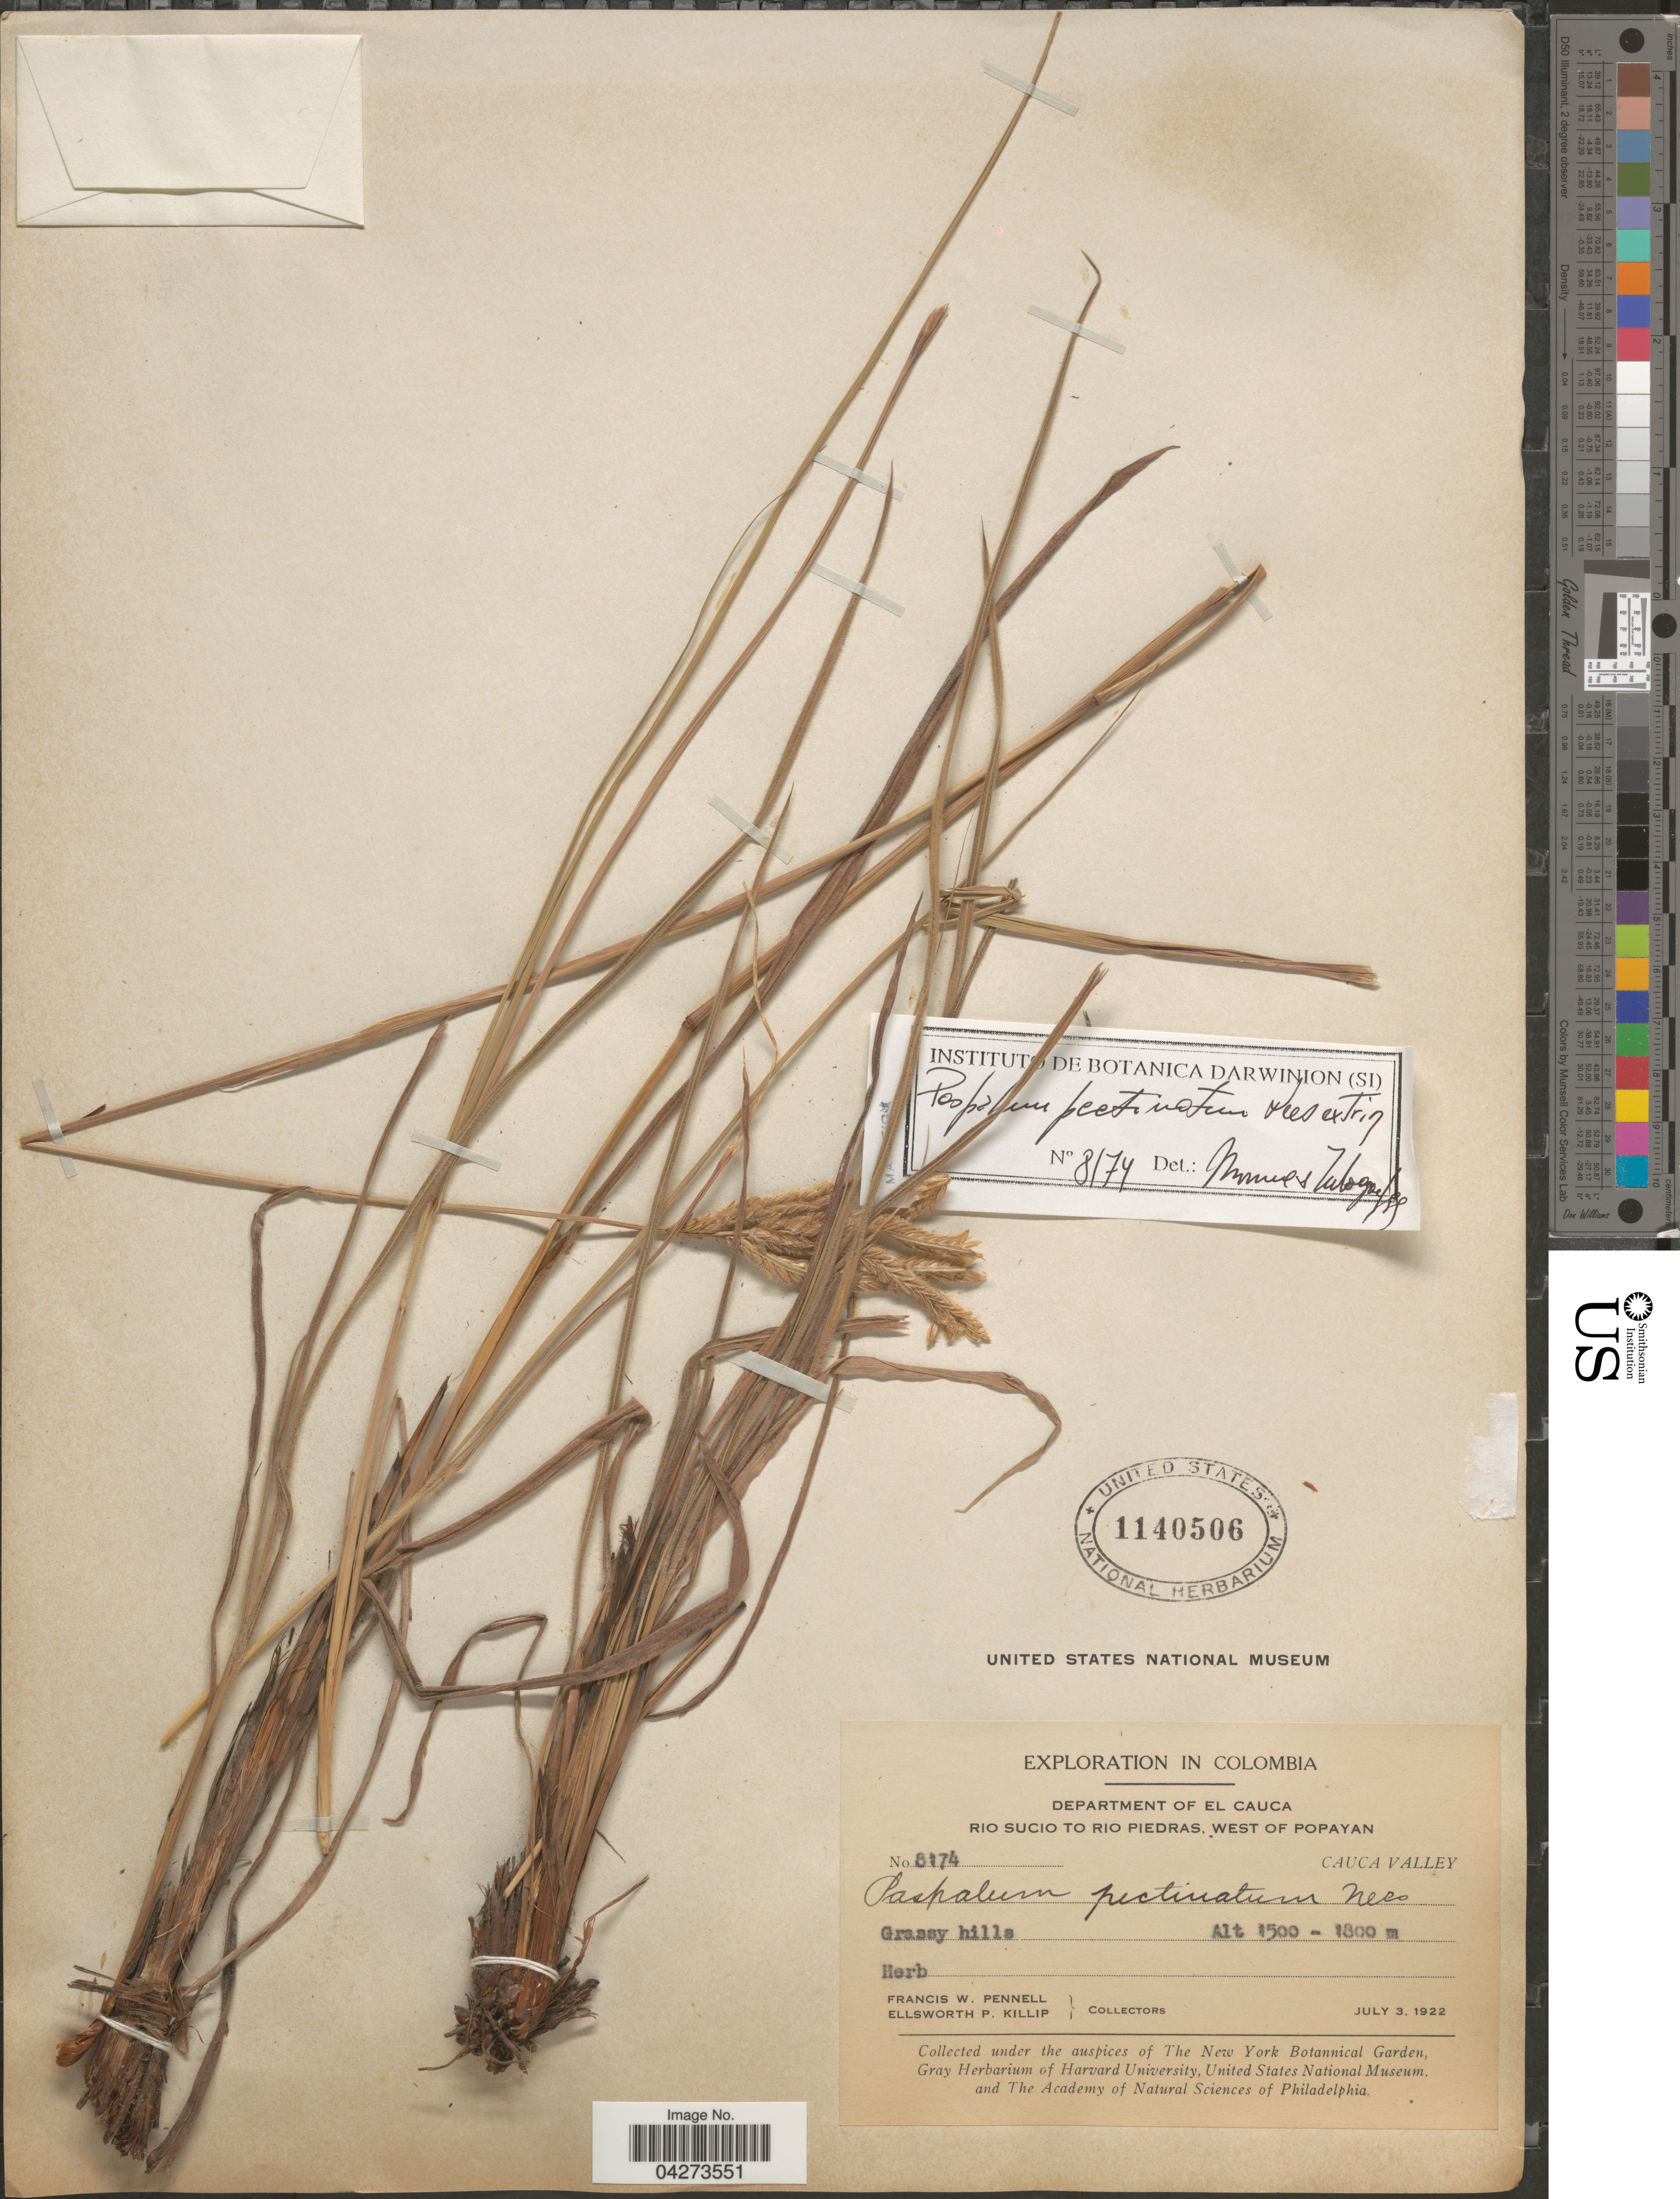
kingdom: Plantae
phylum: Tracheophyta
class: Liliopsida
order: Poales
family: Poaceae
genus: Paspalum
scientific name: Paspalum pectinatum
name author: Nees ex Trin.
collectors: F. W. Pennell & E. P. Killip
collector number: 8174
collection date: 1922-07-03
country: Colombia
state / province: Cauca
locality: Exploration in Colombia. Department of El Cauca. Rio Sucio to Rio Piedras, west of Popayan. Cauca Valley. Grassy hills.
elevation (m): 1500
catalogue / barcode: US 1140506